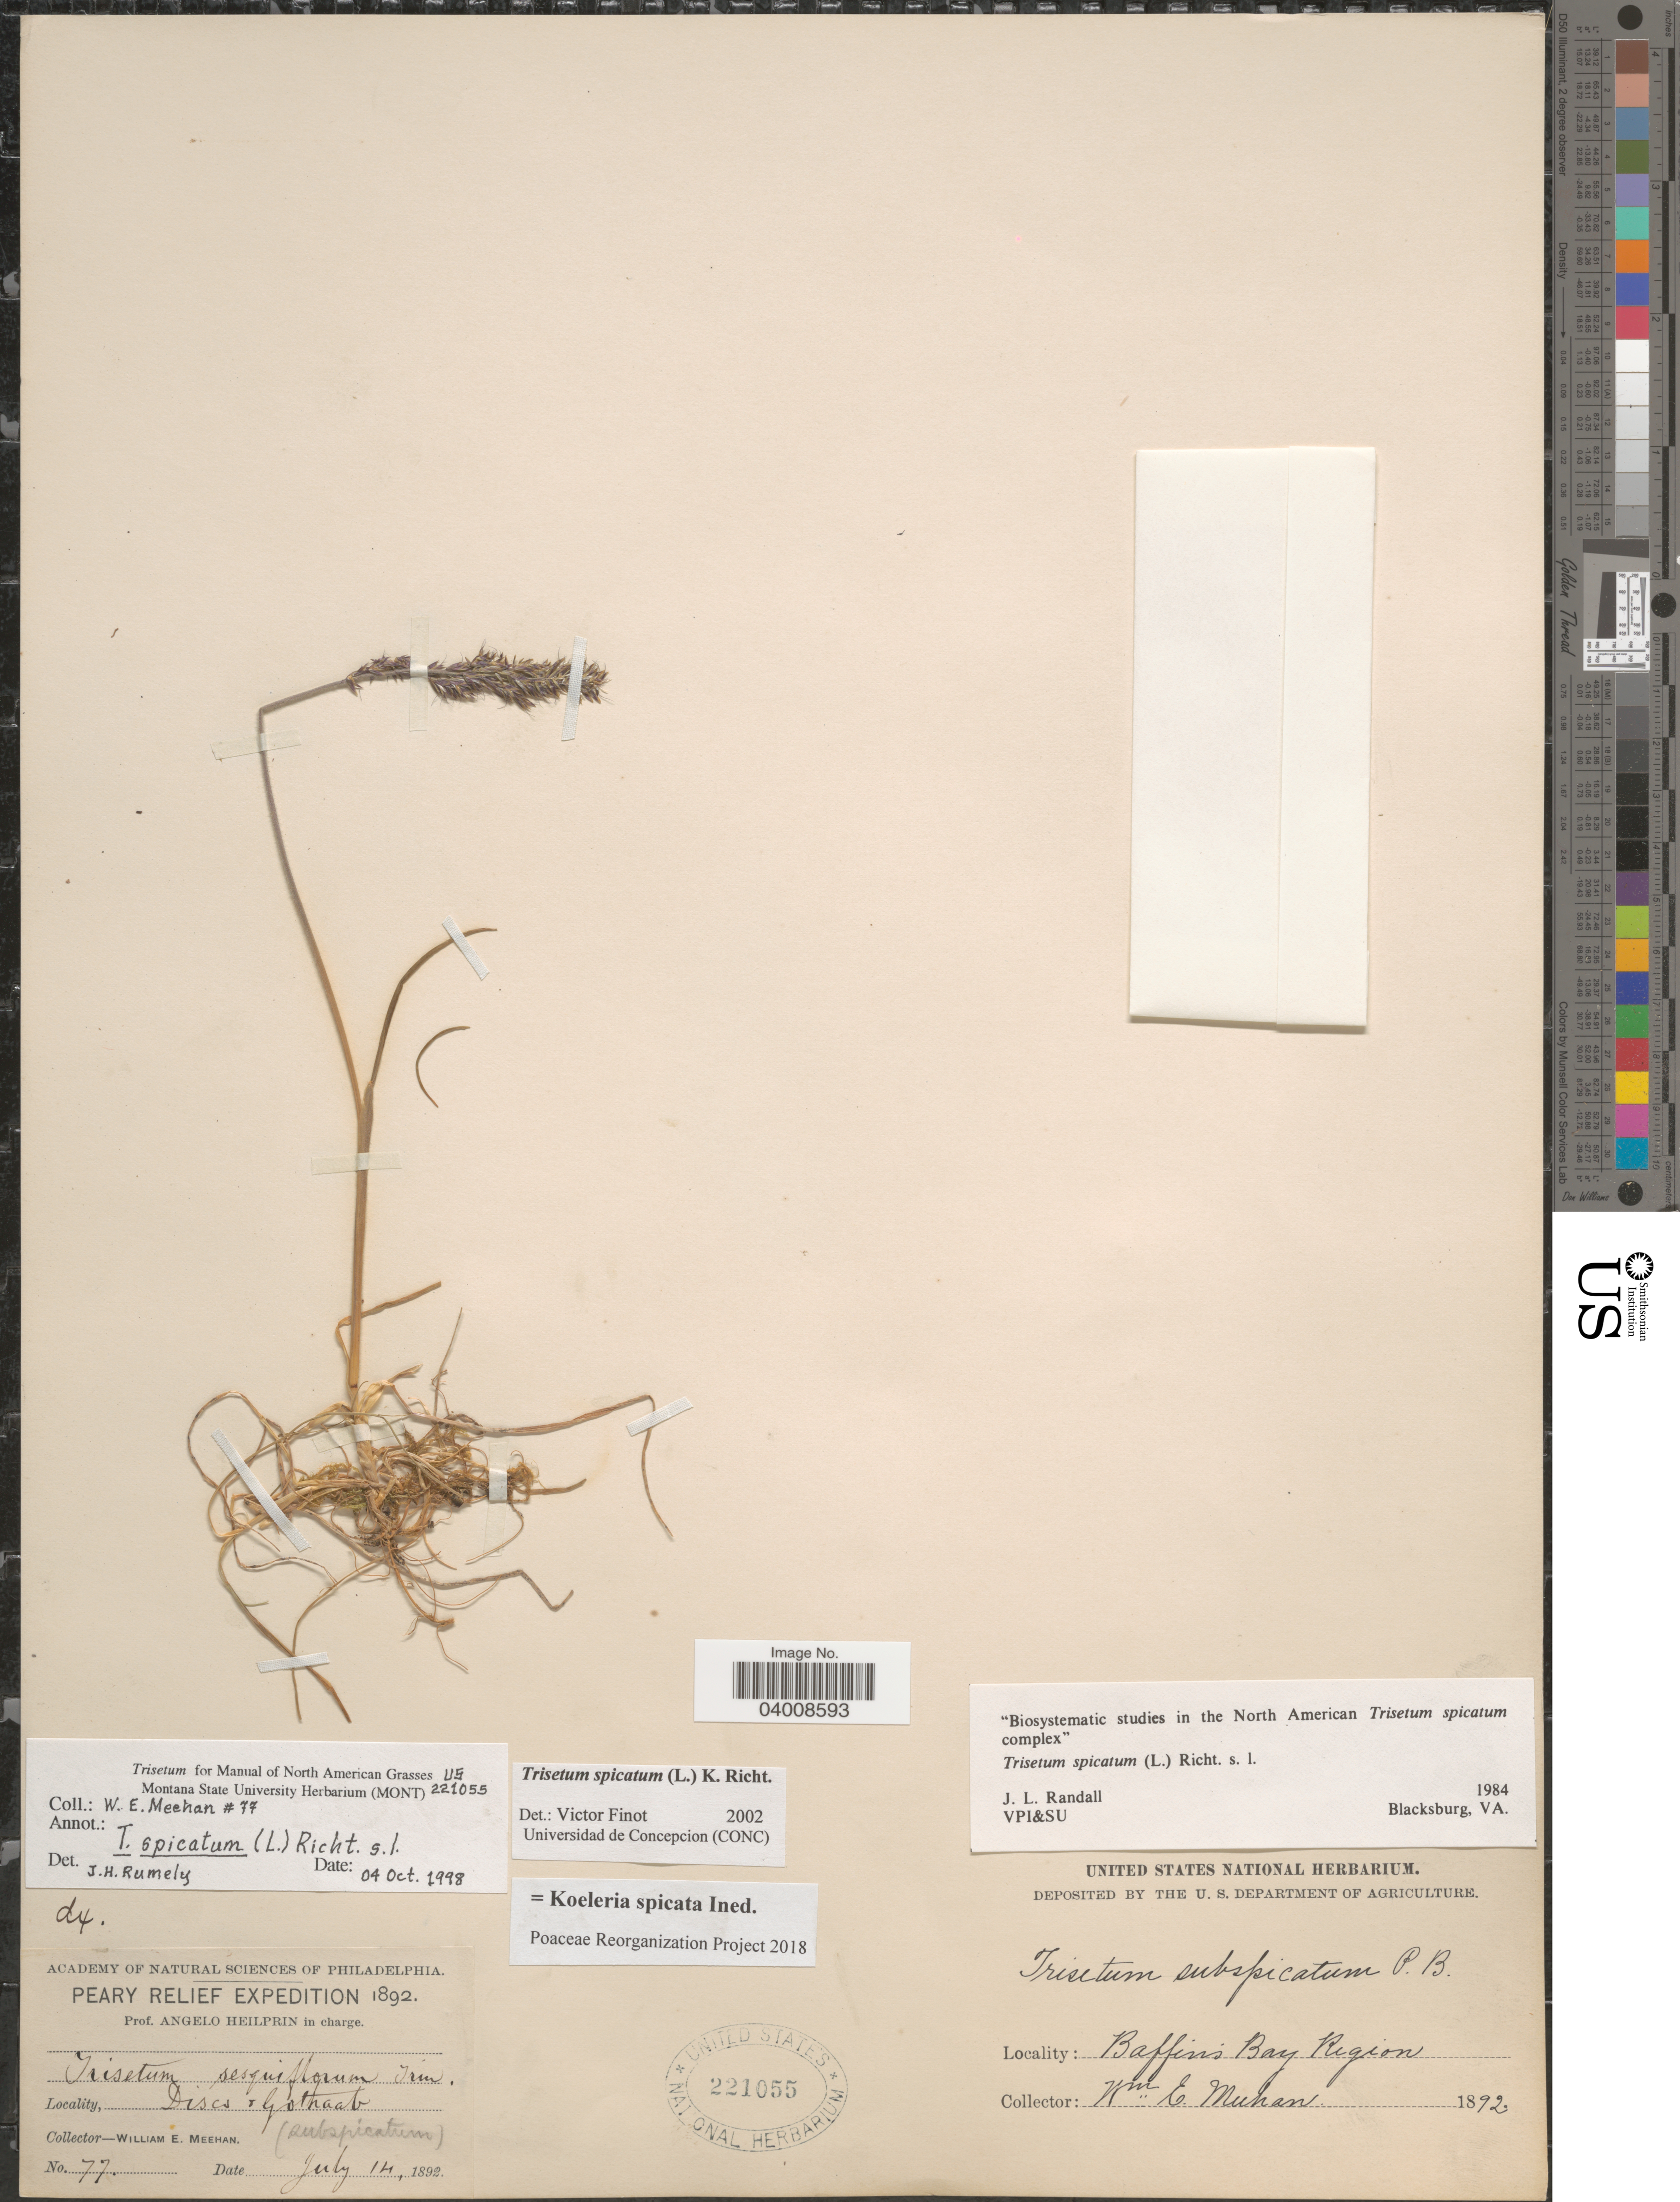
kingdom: Plantae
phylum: Tracheophyta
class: Liliopsida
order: Poales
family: Poaceae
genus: Koeleria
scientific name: Koeleria spicata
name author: (L.) Barberá et al.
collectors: W. Meehan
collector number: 77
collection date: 1892-07-14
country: Greenland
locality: Disco + Gothaab. Baffin's Bay Region.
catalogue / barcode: US 221055